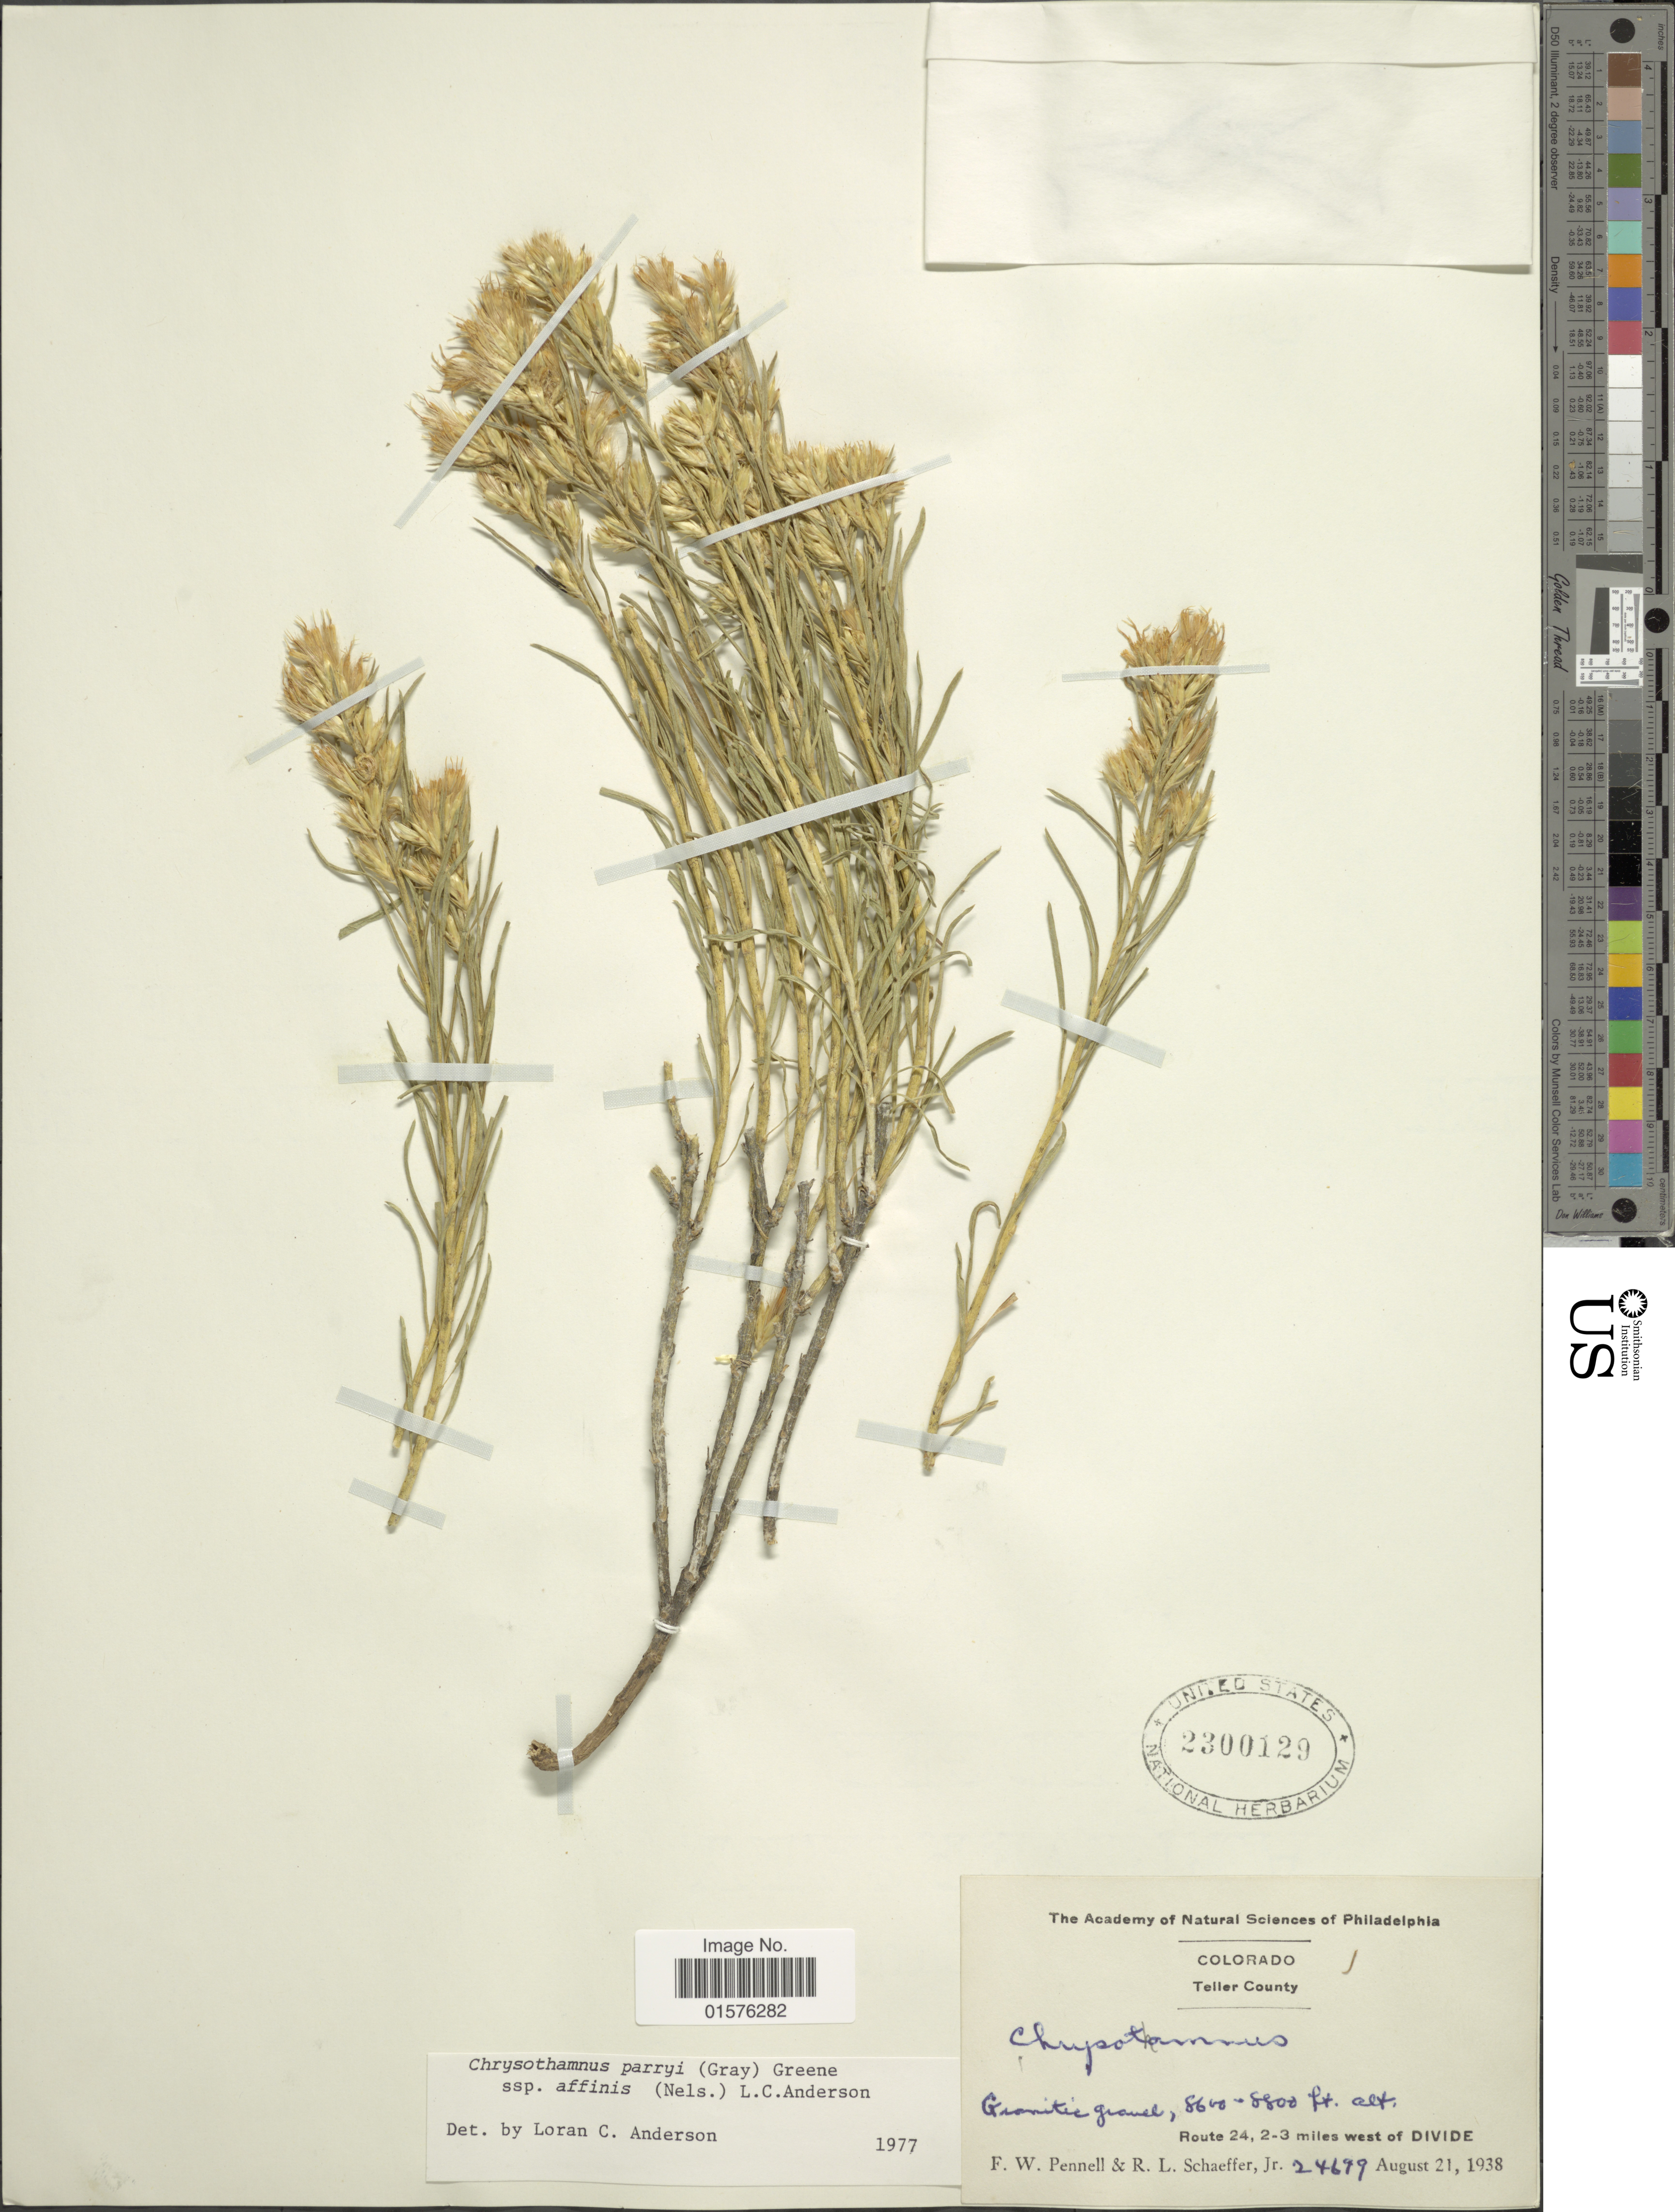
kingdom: Plantae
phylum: Tracheophyta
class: Magnoliopsida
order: Asterales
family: Asteraceae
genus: Ericameria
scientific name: Ericameria parryi var. affinis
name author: (A. Nelson) G.L. Nesom & G.I. Baird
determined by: Urbatsch, Lowell E., Curator (LSU), Louisiana State University (UNITED STATES)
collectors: F. W. Pennell & R. Schaeffer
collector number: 24699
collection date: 1938-08-21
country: United States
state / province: Colorado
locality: Teller County, Route 24, 2-3 miles west of Divide.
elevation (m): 2621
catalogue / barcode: US 2300129